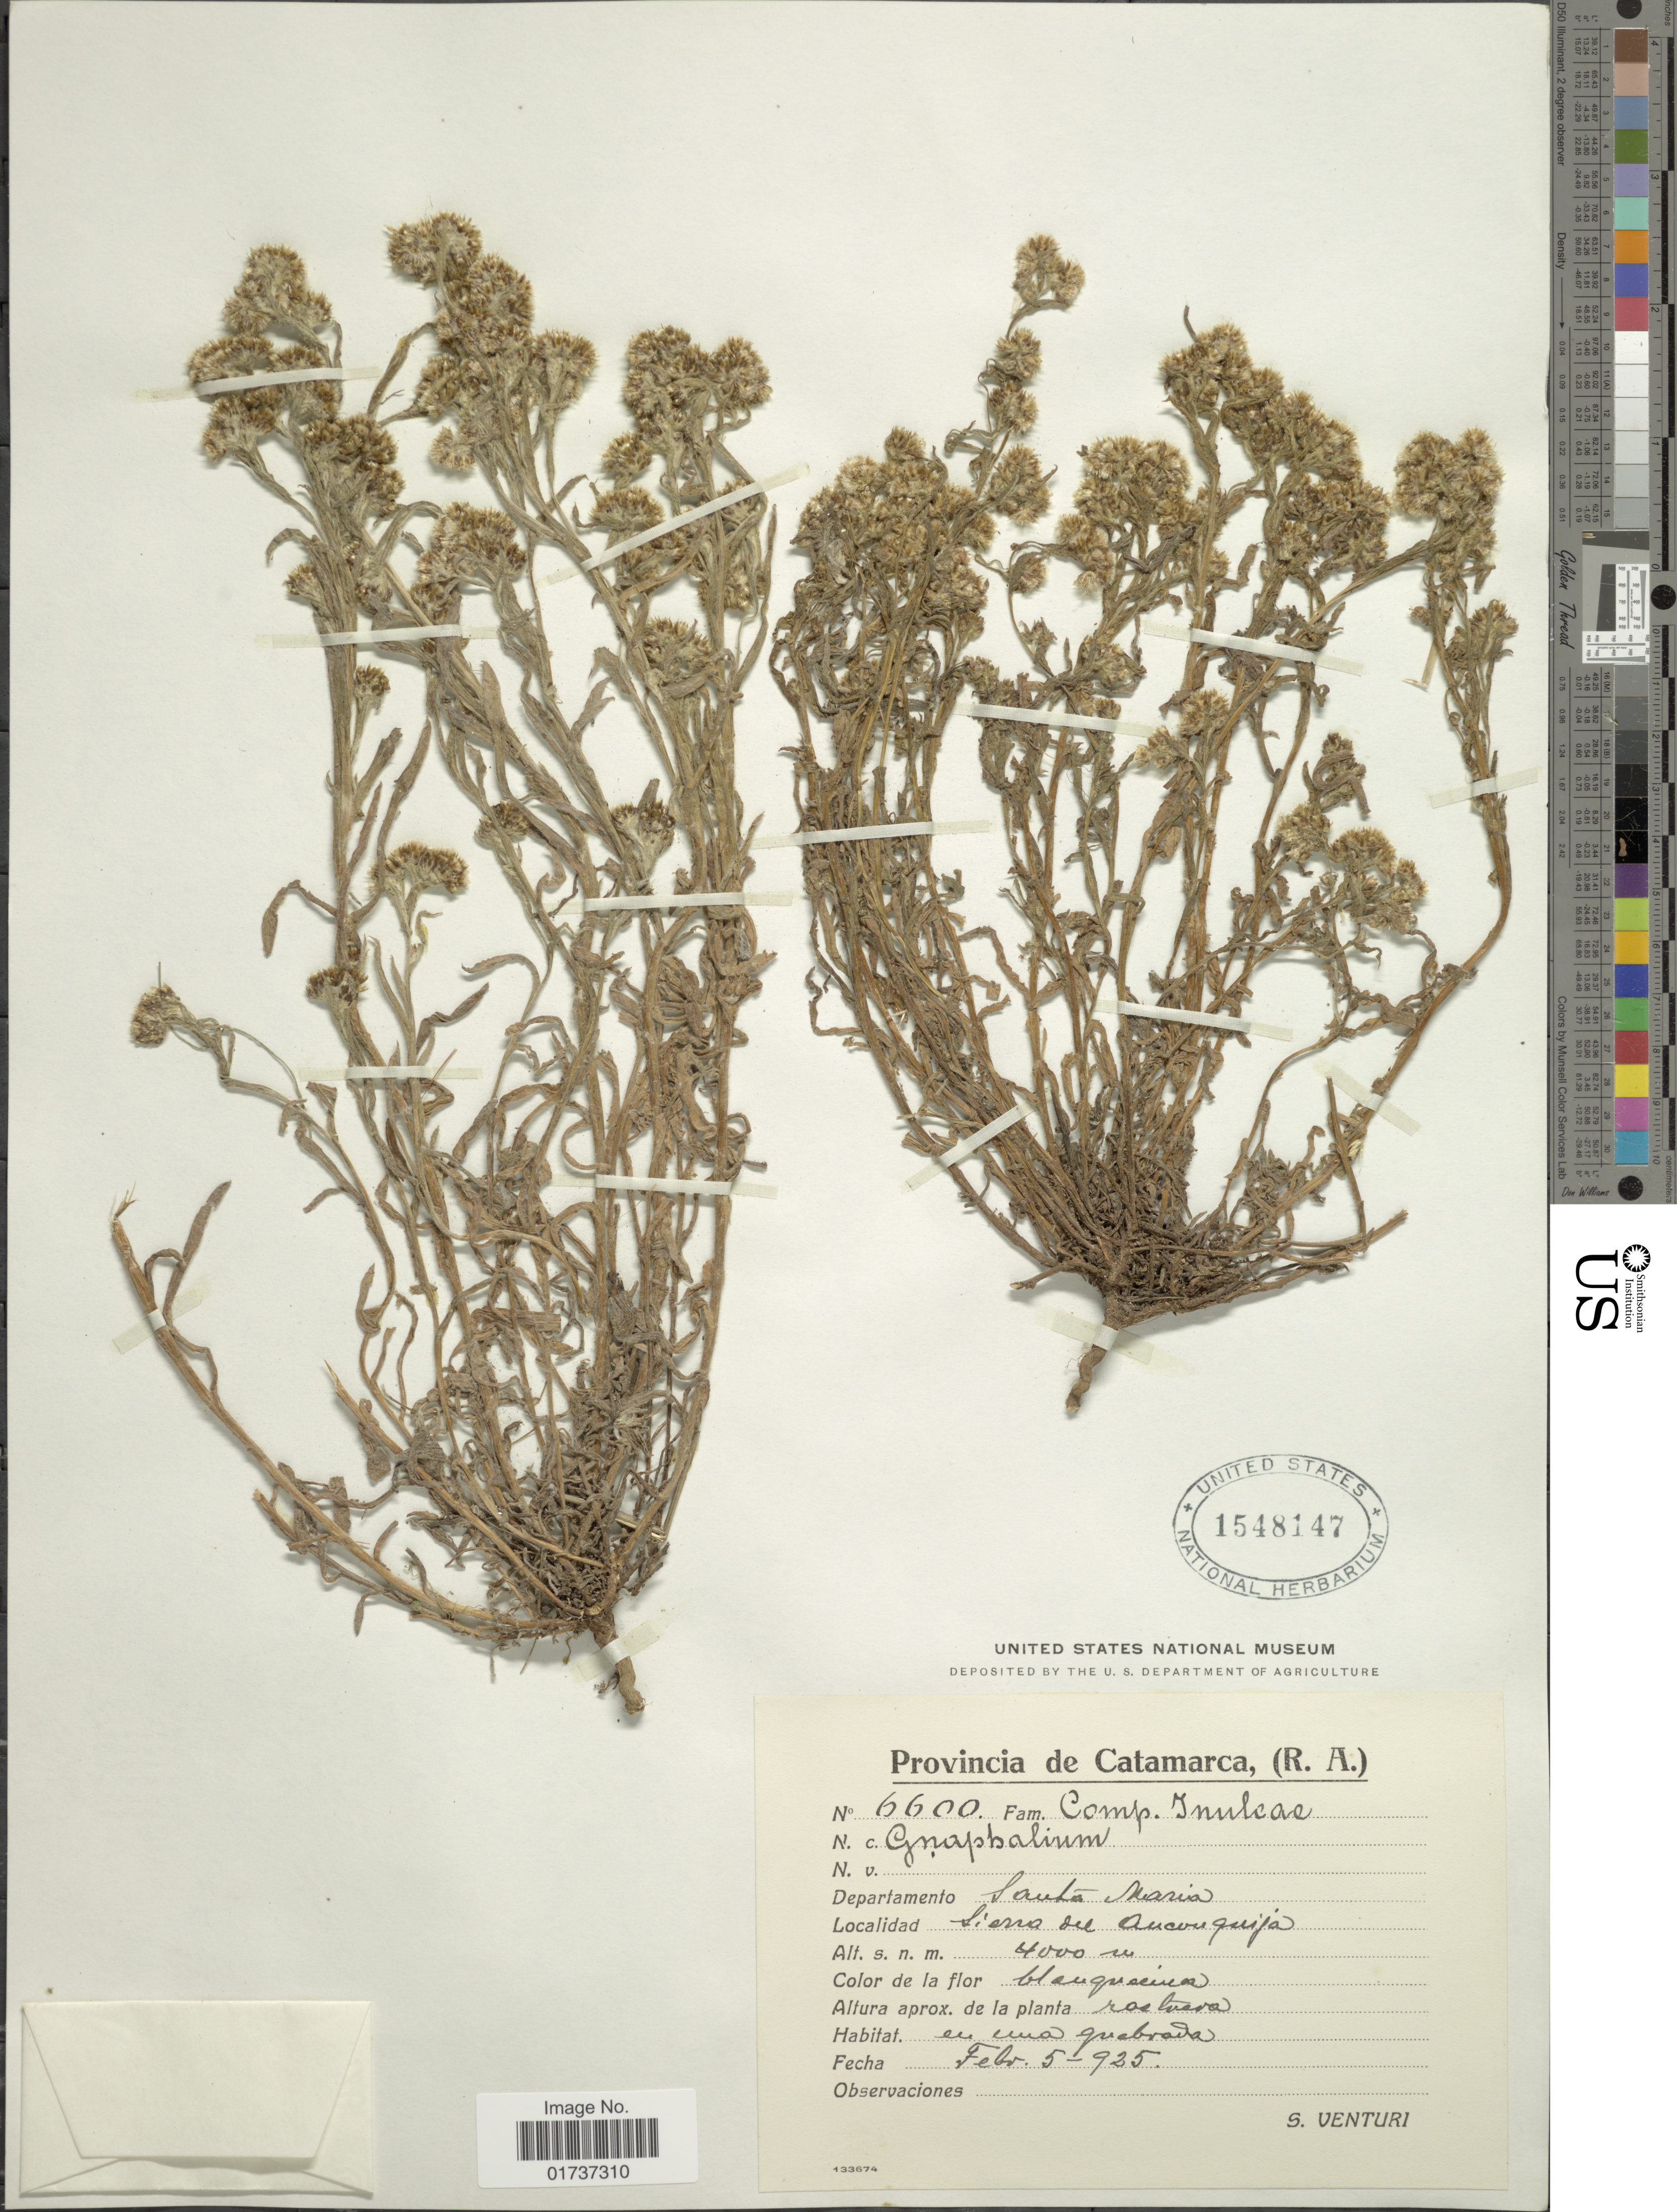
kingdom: Plantae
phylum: Tracheophyta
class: Magnoliopsida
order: Asterales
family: Asteraceae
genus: Gnaphalium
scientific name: Gnaphalium sp.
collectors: S. Venturi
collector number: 6600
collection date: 1925-02-05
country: Argentina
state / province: Catamarca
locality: (R.A.), Department Santa Maria, Sierra del Anconquia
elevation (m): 4000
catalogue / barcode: US 1548147